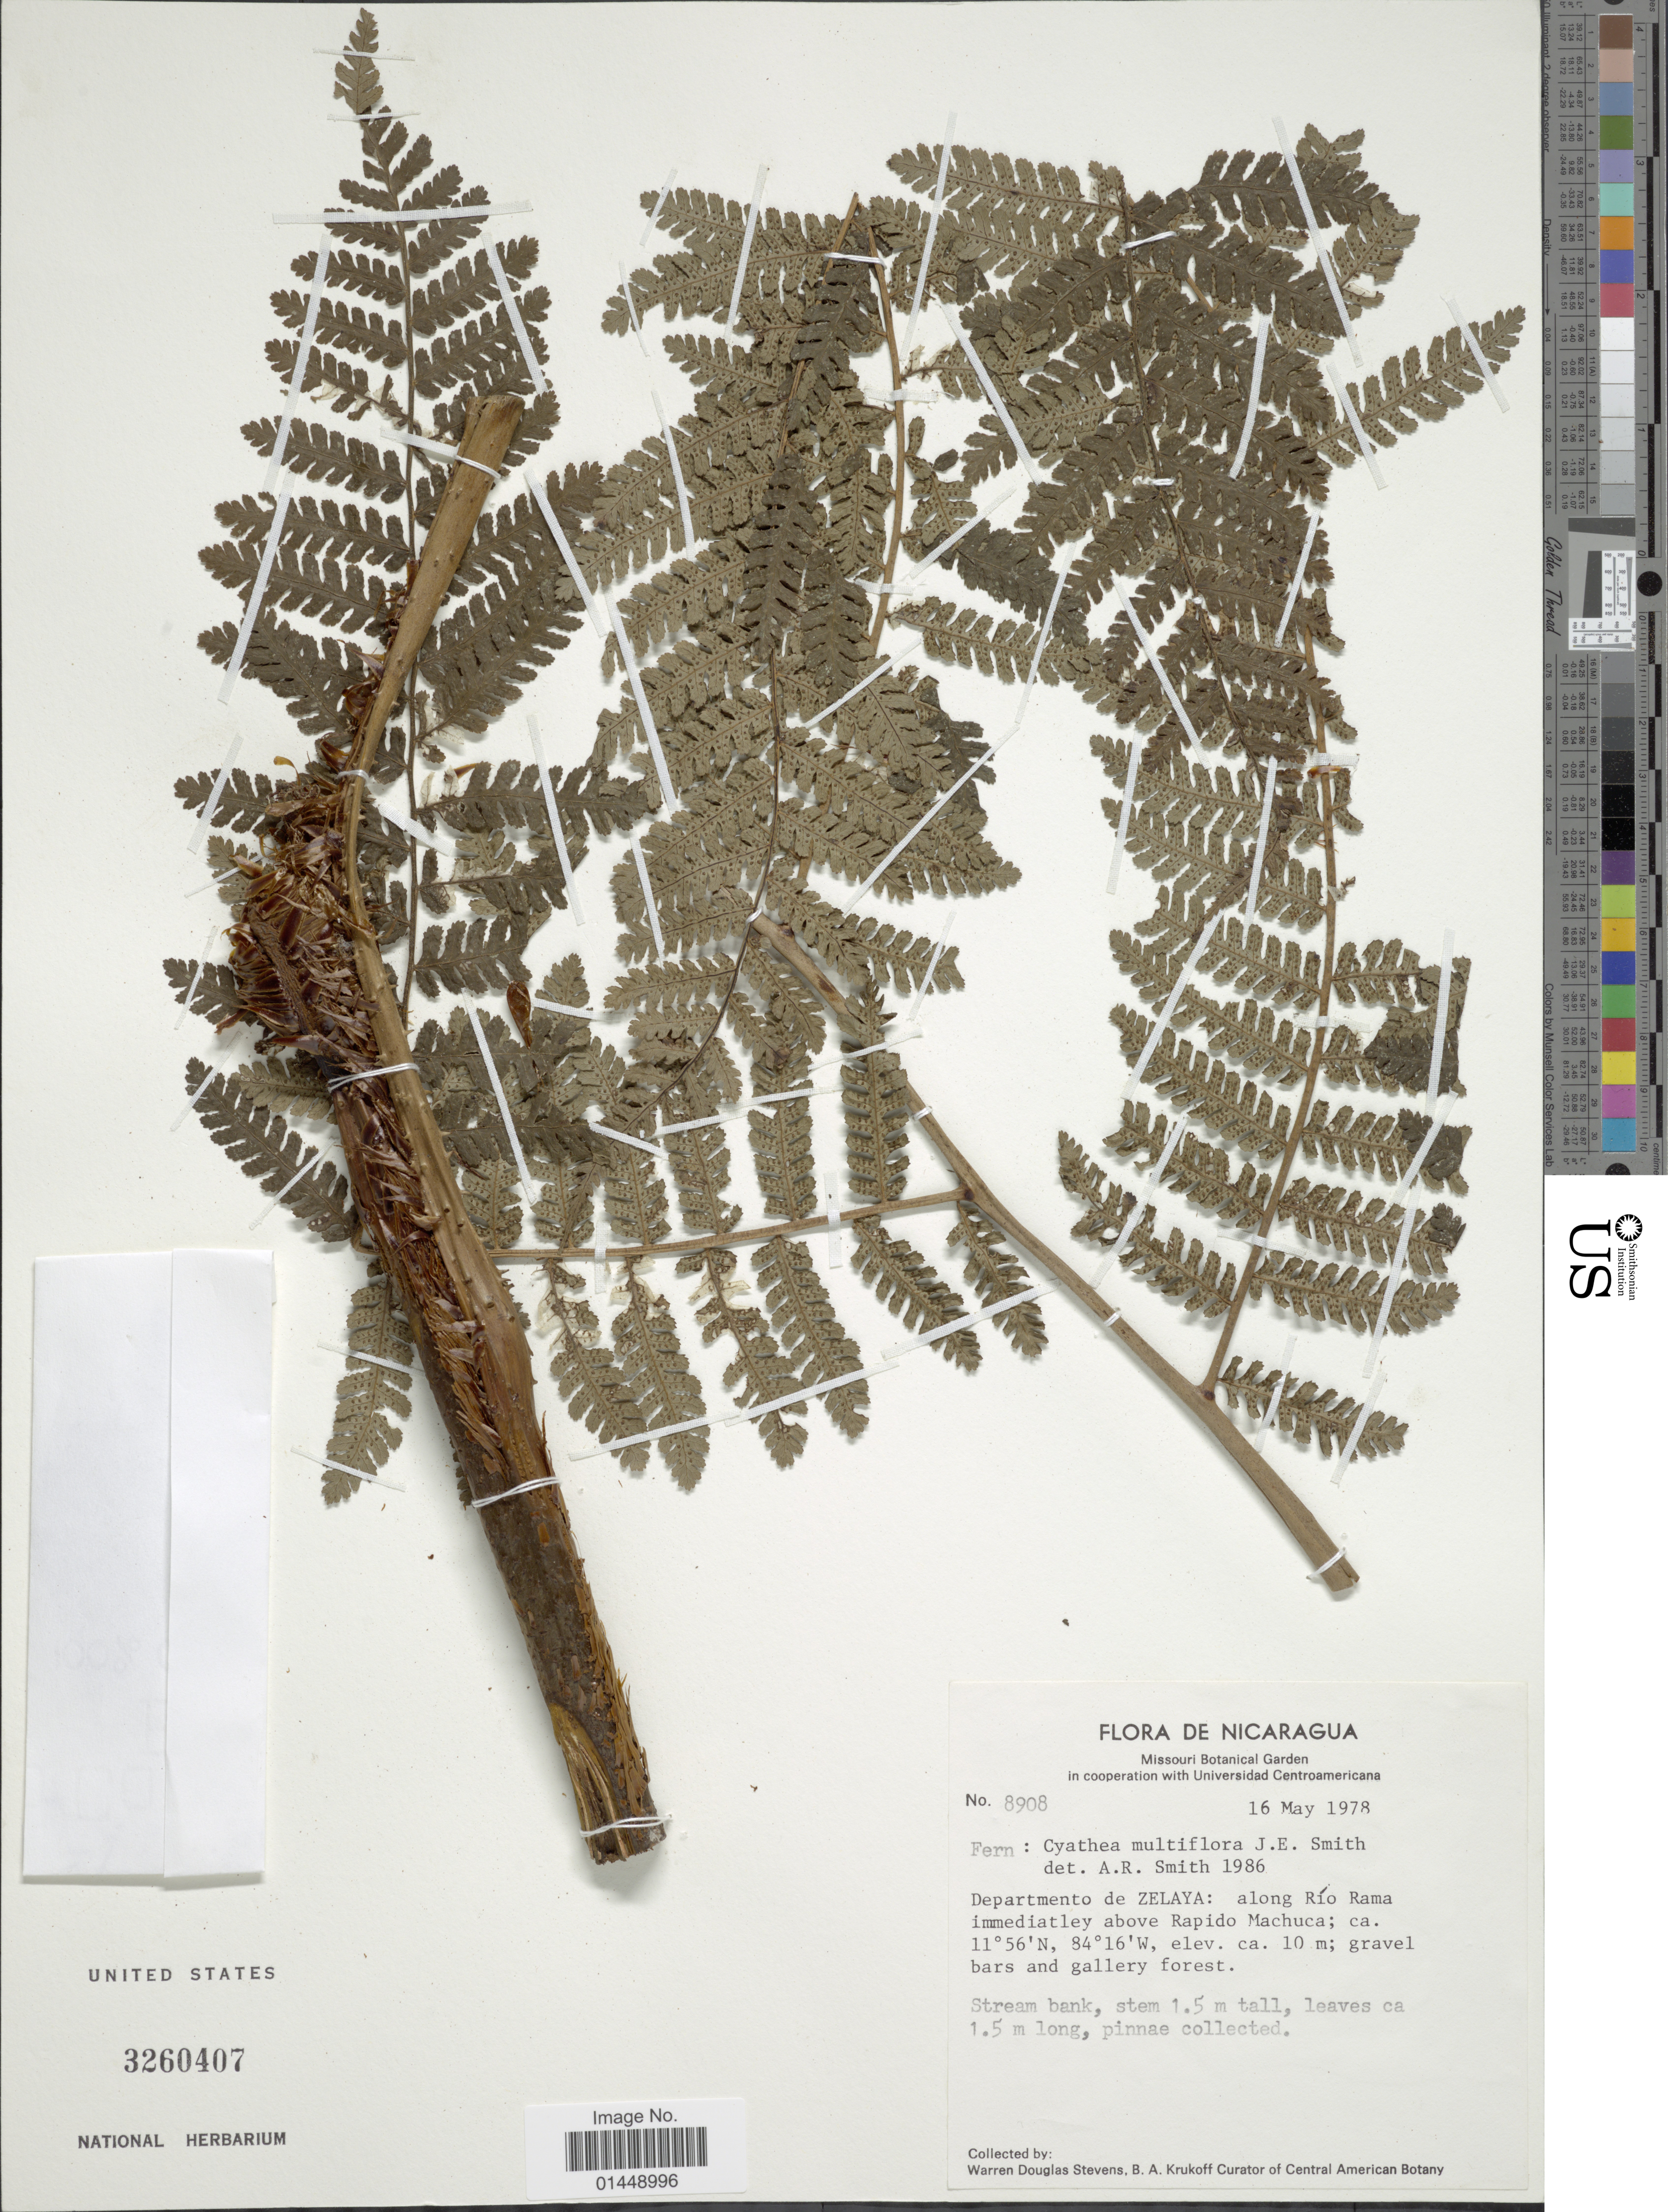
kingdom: Plantae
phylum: Tracheophyta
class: Polypodiopsida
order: Cyatheales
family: Cyatheaceae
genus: Cyathea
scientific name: Cyathea multiflora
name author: Sm.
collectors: W. D. Stevens & B. A. Krukoff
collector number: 8908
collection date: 1978-05-16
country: Nicaragua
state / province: Atlantico Sur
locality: Departamento de Zelaya: along Río Rama immediatley above Rapido Machuca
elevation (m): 10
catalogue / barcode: US 3260407